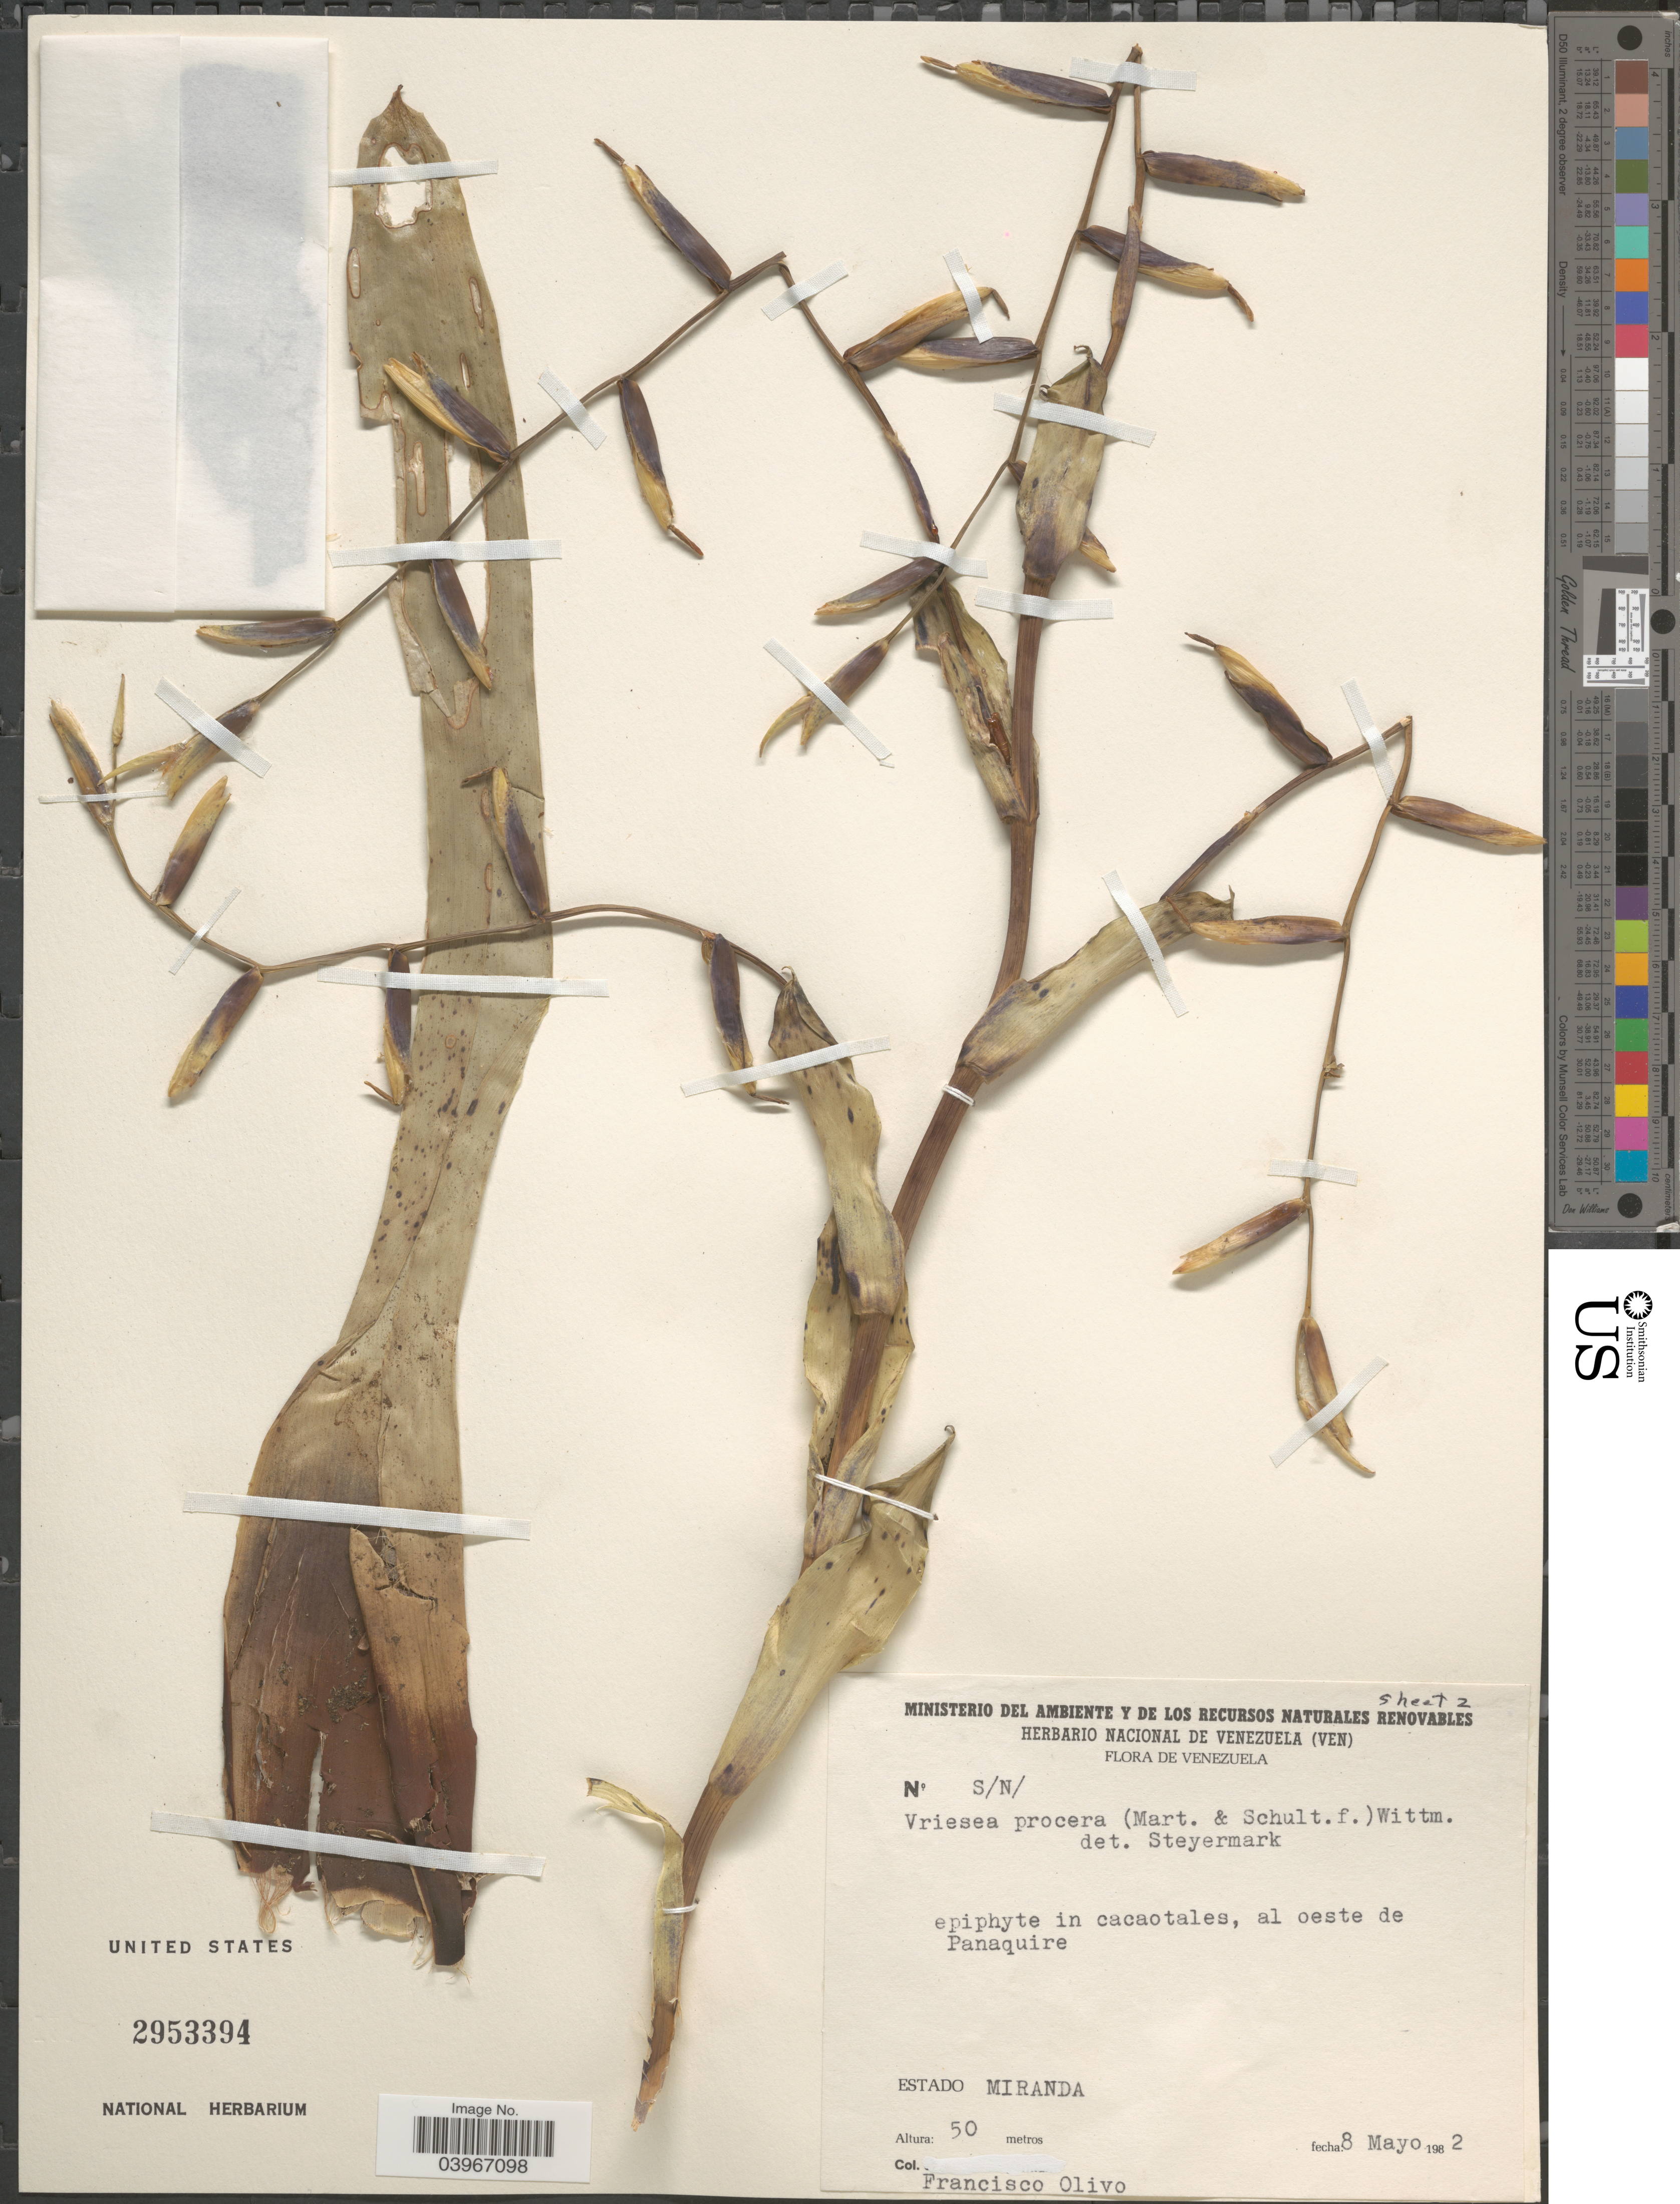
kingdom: Plantae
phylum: Tracheophyta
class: Liliopsida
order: Poales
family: Bromeliaceae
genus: Vriesea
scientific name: Vriesea procera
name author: (Mart. ex Schult. & Schult. f.) Wittm.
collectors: F. Olivo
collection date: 1982-05-08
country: Venezuela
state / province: Miranda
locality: In cacaotales, al oeste de Panaquire.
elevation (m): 50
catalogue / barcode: US 2953394